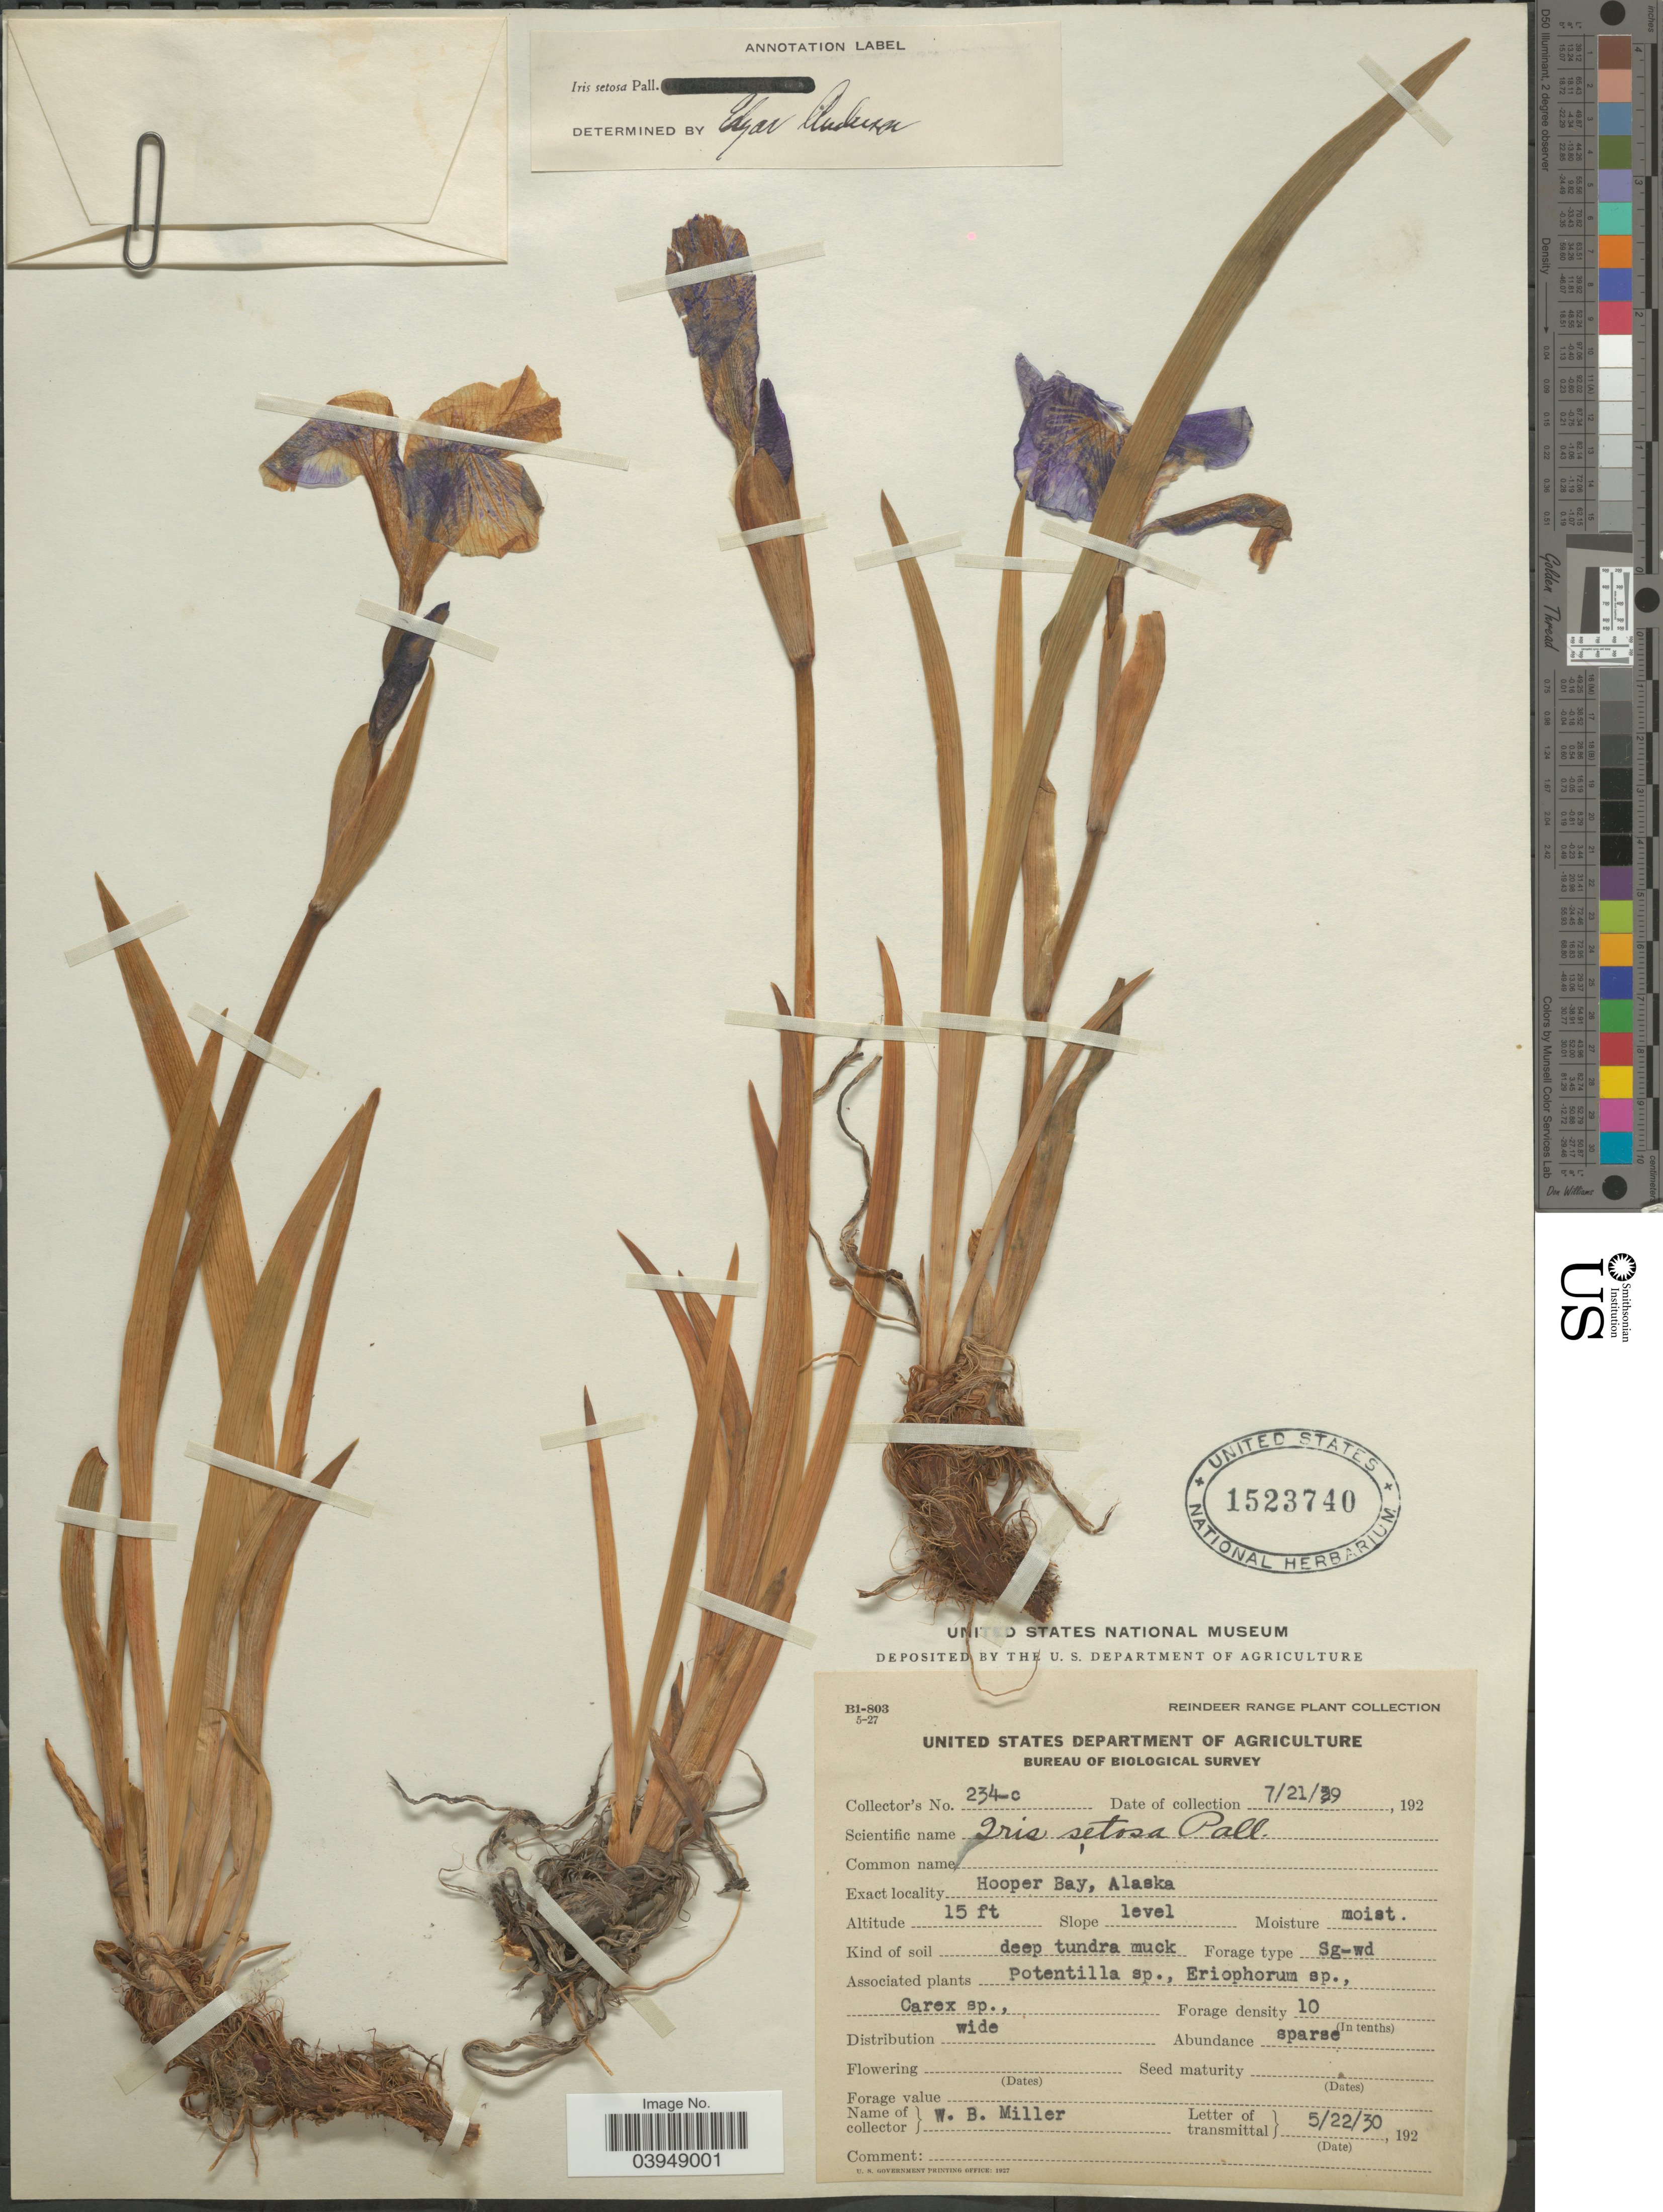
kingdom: Plantae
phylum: Tracheophyta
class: Liliopsida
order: Asparagales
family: Iridaceae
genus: Iris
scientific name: Iris setosa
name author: Pall. ex Link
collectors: W. Miller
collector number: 234-c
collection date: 1929-07-21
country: United States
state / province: Alaska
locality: Hooper Bay.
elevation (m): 5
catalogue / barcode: US 1523740